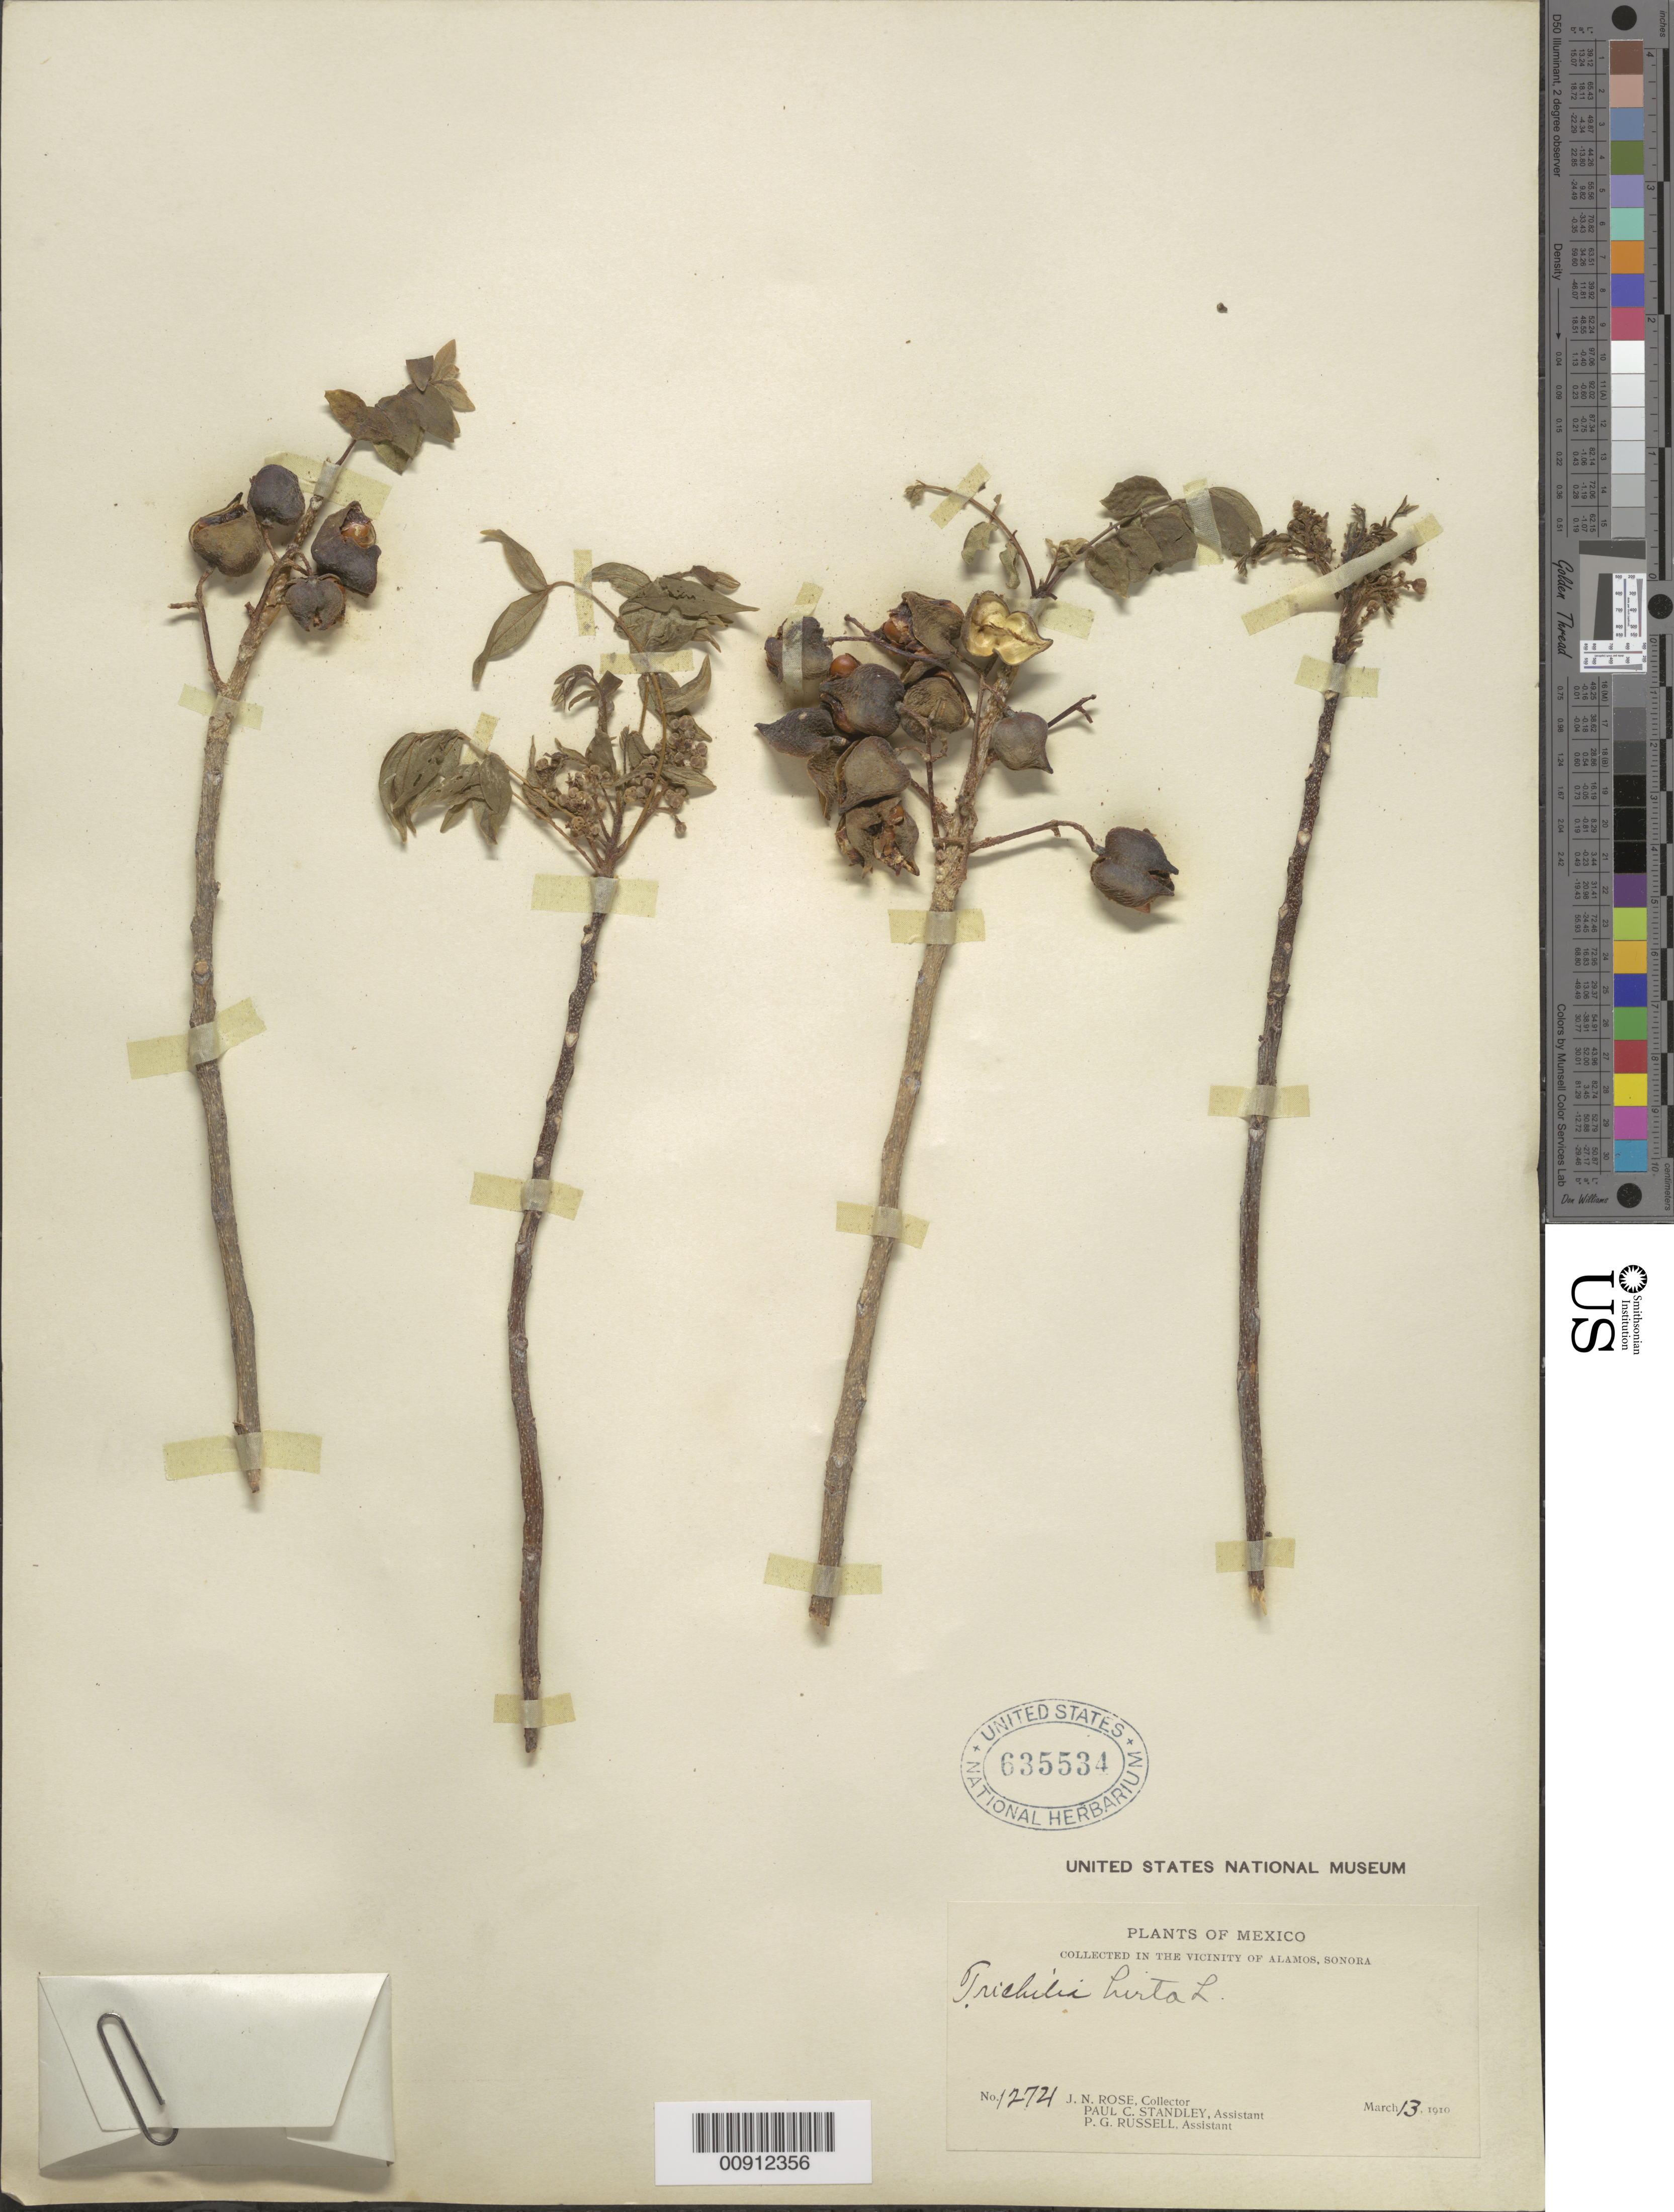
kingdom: Plantae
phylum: Tracheophyta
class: Magnoliopsida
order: Sapindales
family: Meliaceae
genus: Trichilia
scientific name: Trichilia hirta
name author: L.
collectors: J. N. Rose, P. C. Standley & P. G. Russell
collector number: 1274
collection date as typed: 13 Mar 1910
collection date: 1910-03-13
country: Mexico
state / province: Sonora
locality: Vicinity of Alamos, Sonora.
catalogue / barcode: US 635534